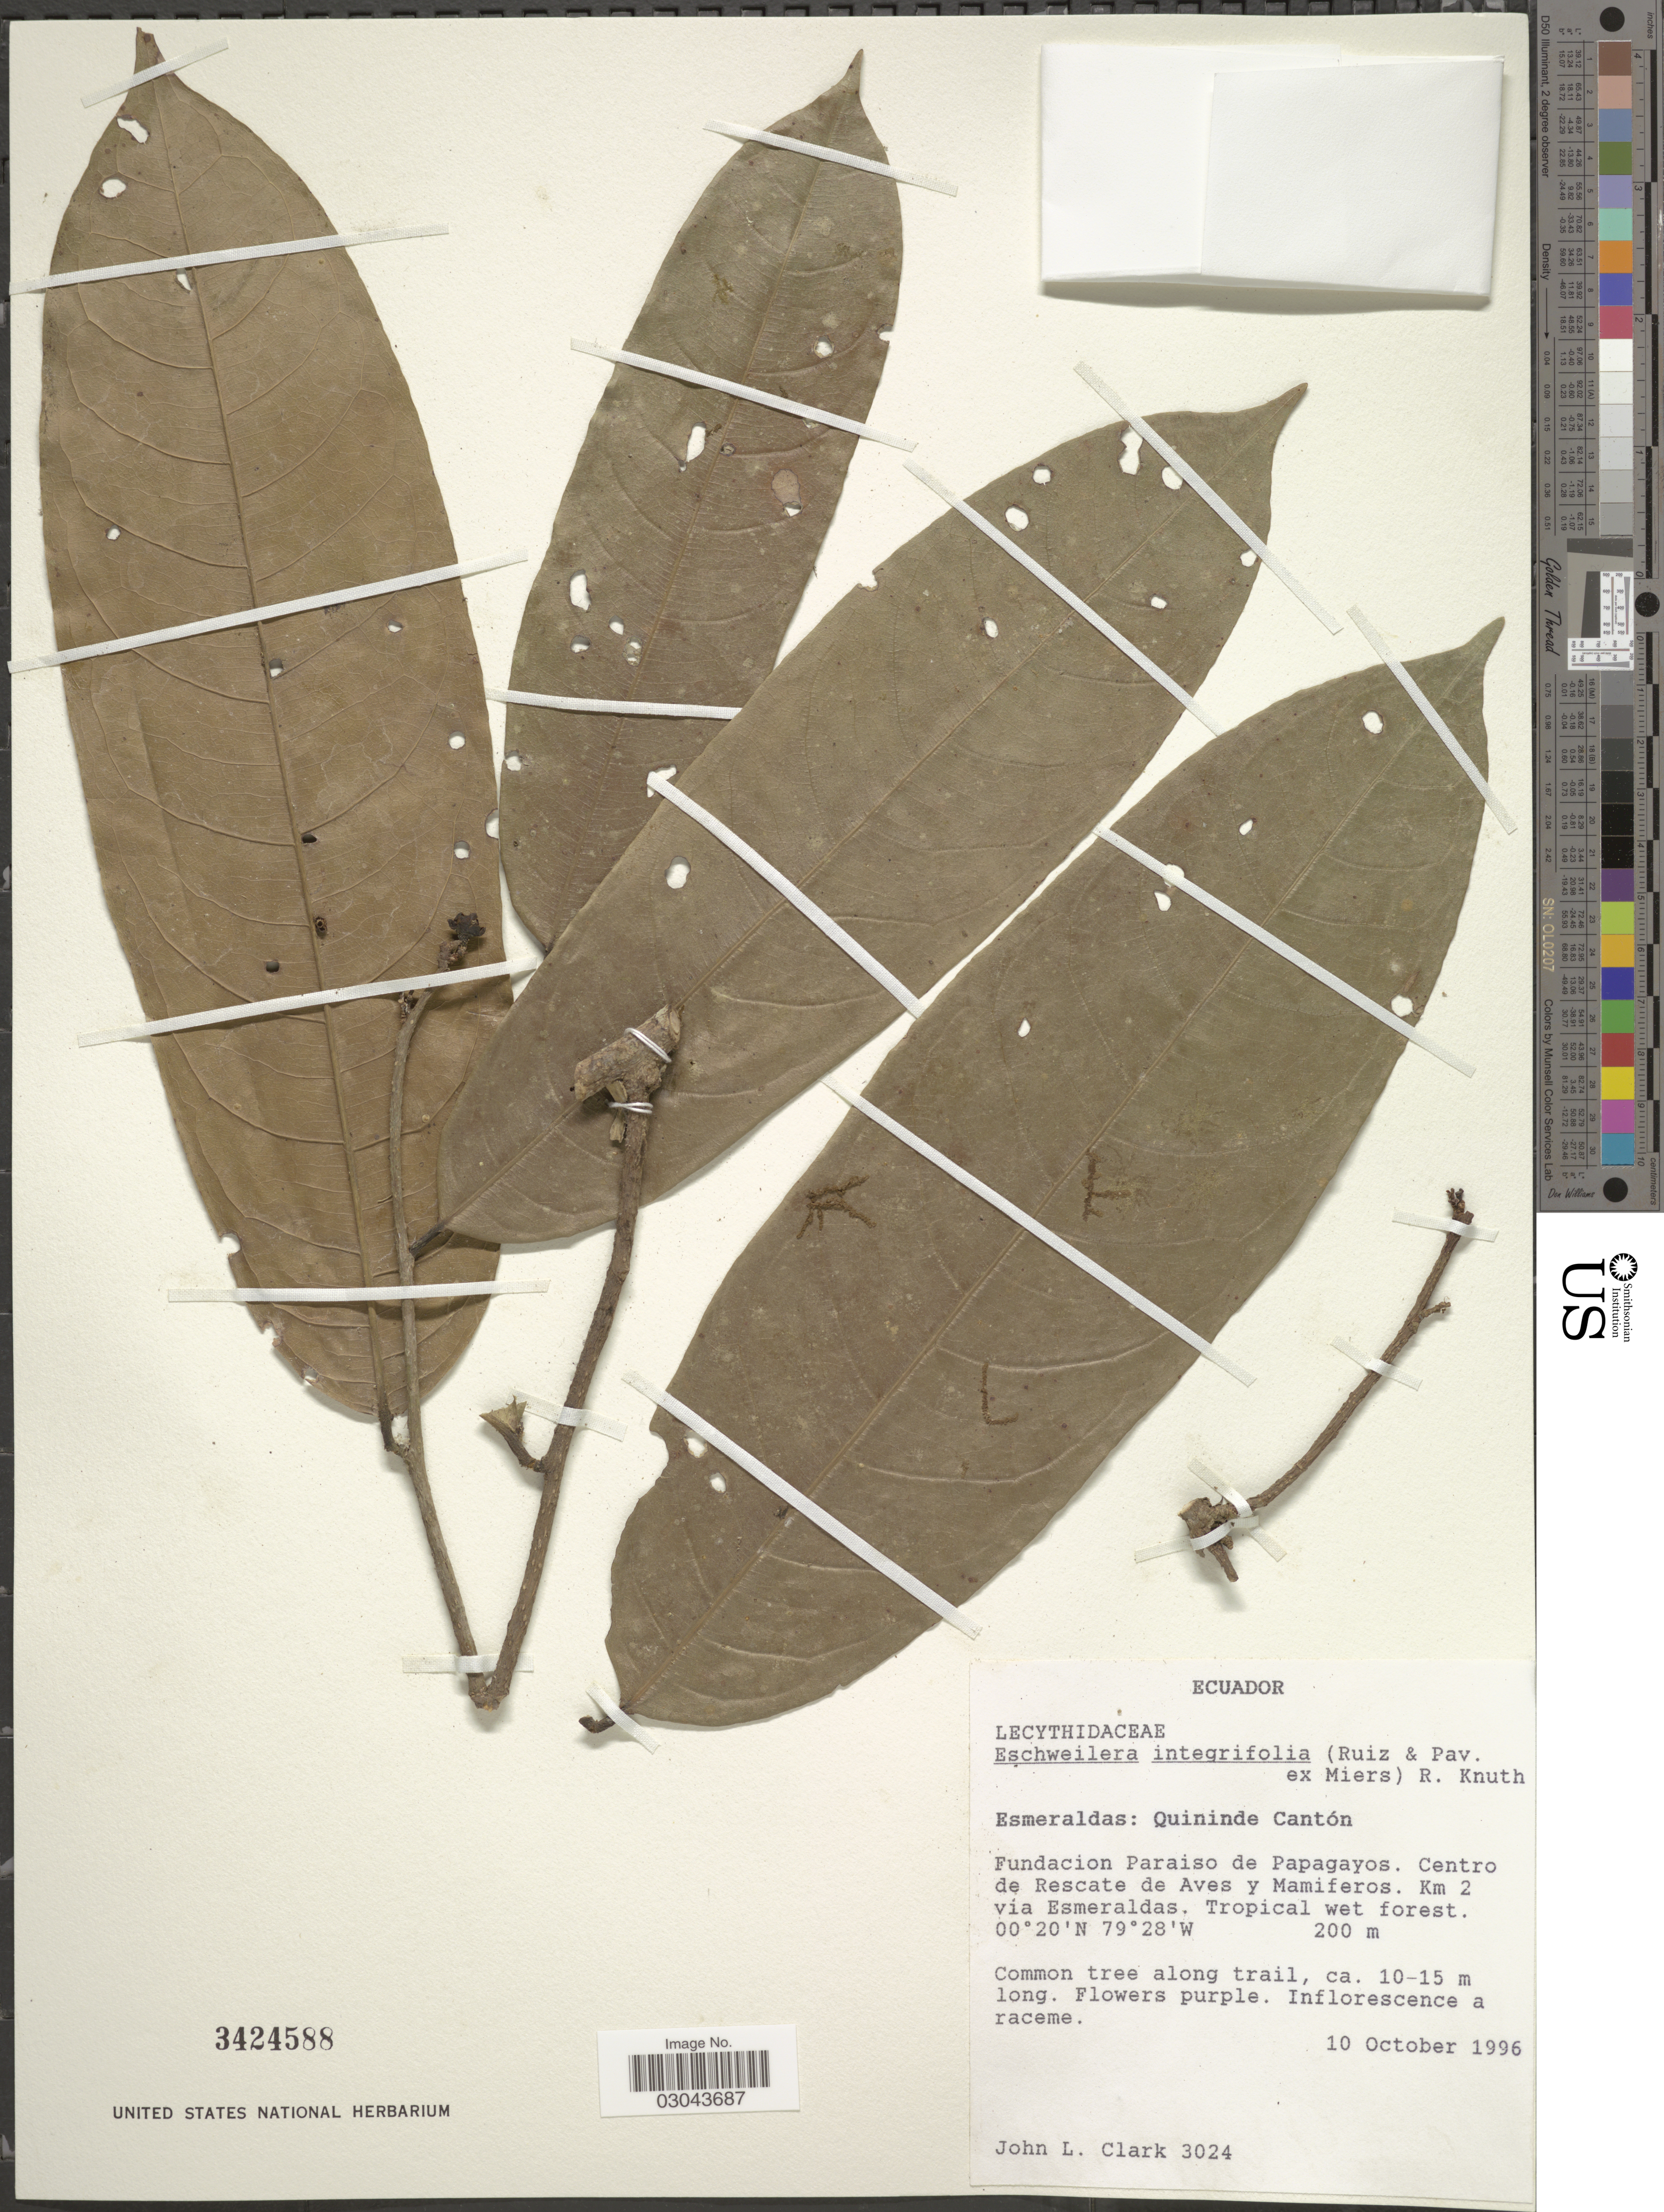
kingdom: Plantae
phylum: Tracheophyta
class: Magnoliopsida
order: Ericales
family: Lecythidaceae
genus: Eschweilera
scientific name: Eschweilera integrifolia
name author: (Ruiz & Pav. ex Miers) R. Knuth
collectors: J. L. Clark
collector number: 3024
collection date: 1996-10-10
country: Ecuador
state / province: Esmeraldas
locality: Quininde Cantón. Fundacion Paraiso de Papagayos. Centro de Rescate de Aves y Mamiferos. Km 2 via Esmeraldas.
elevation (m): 200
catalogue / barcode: US 3424588